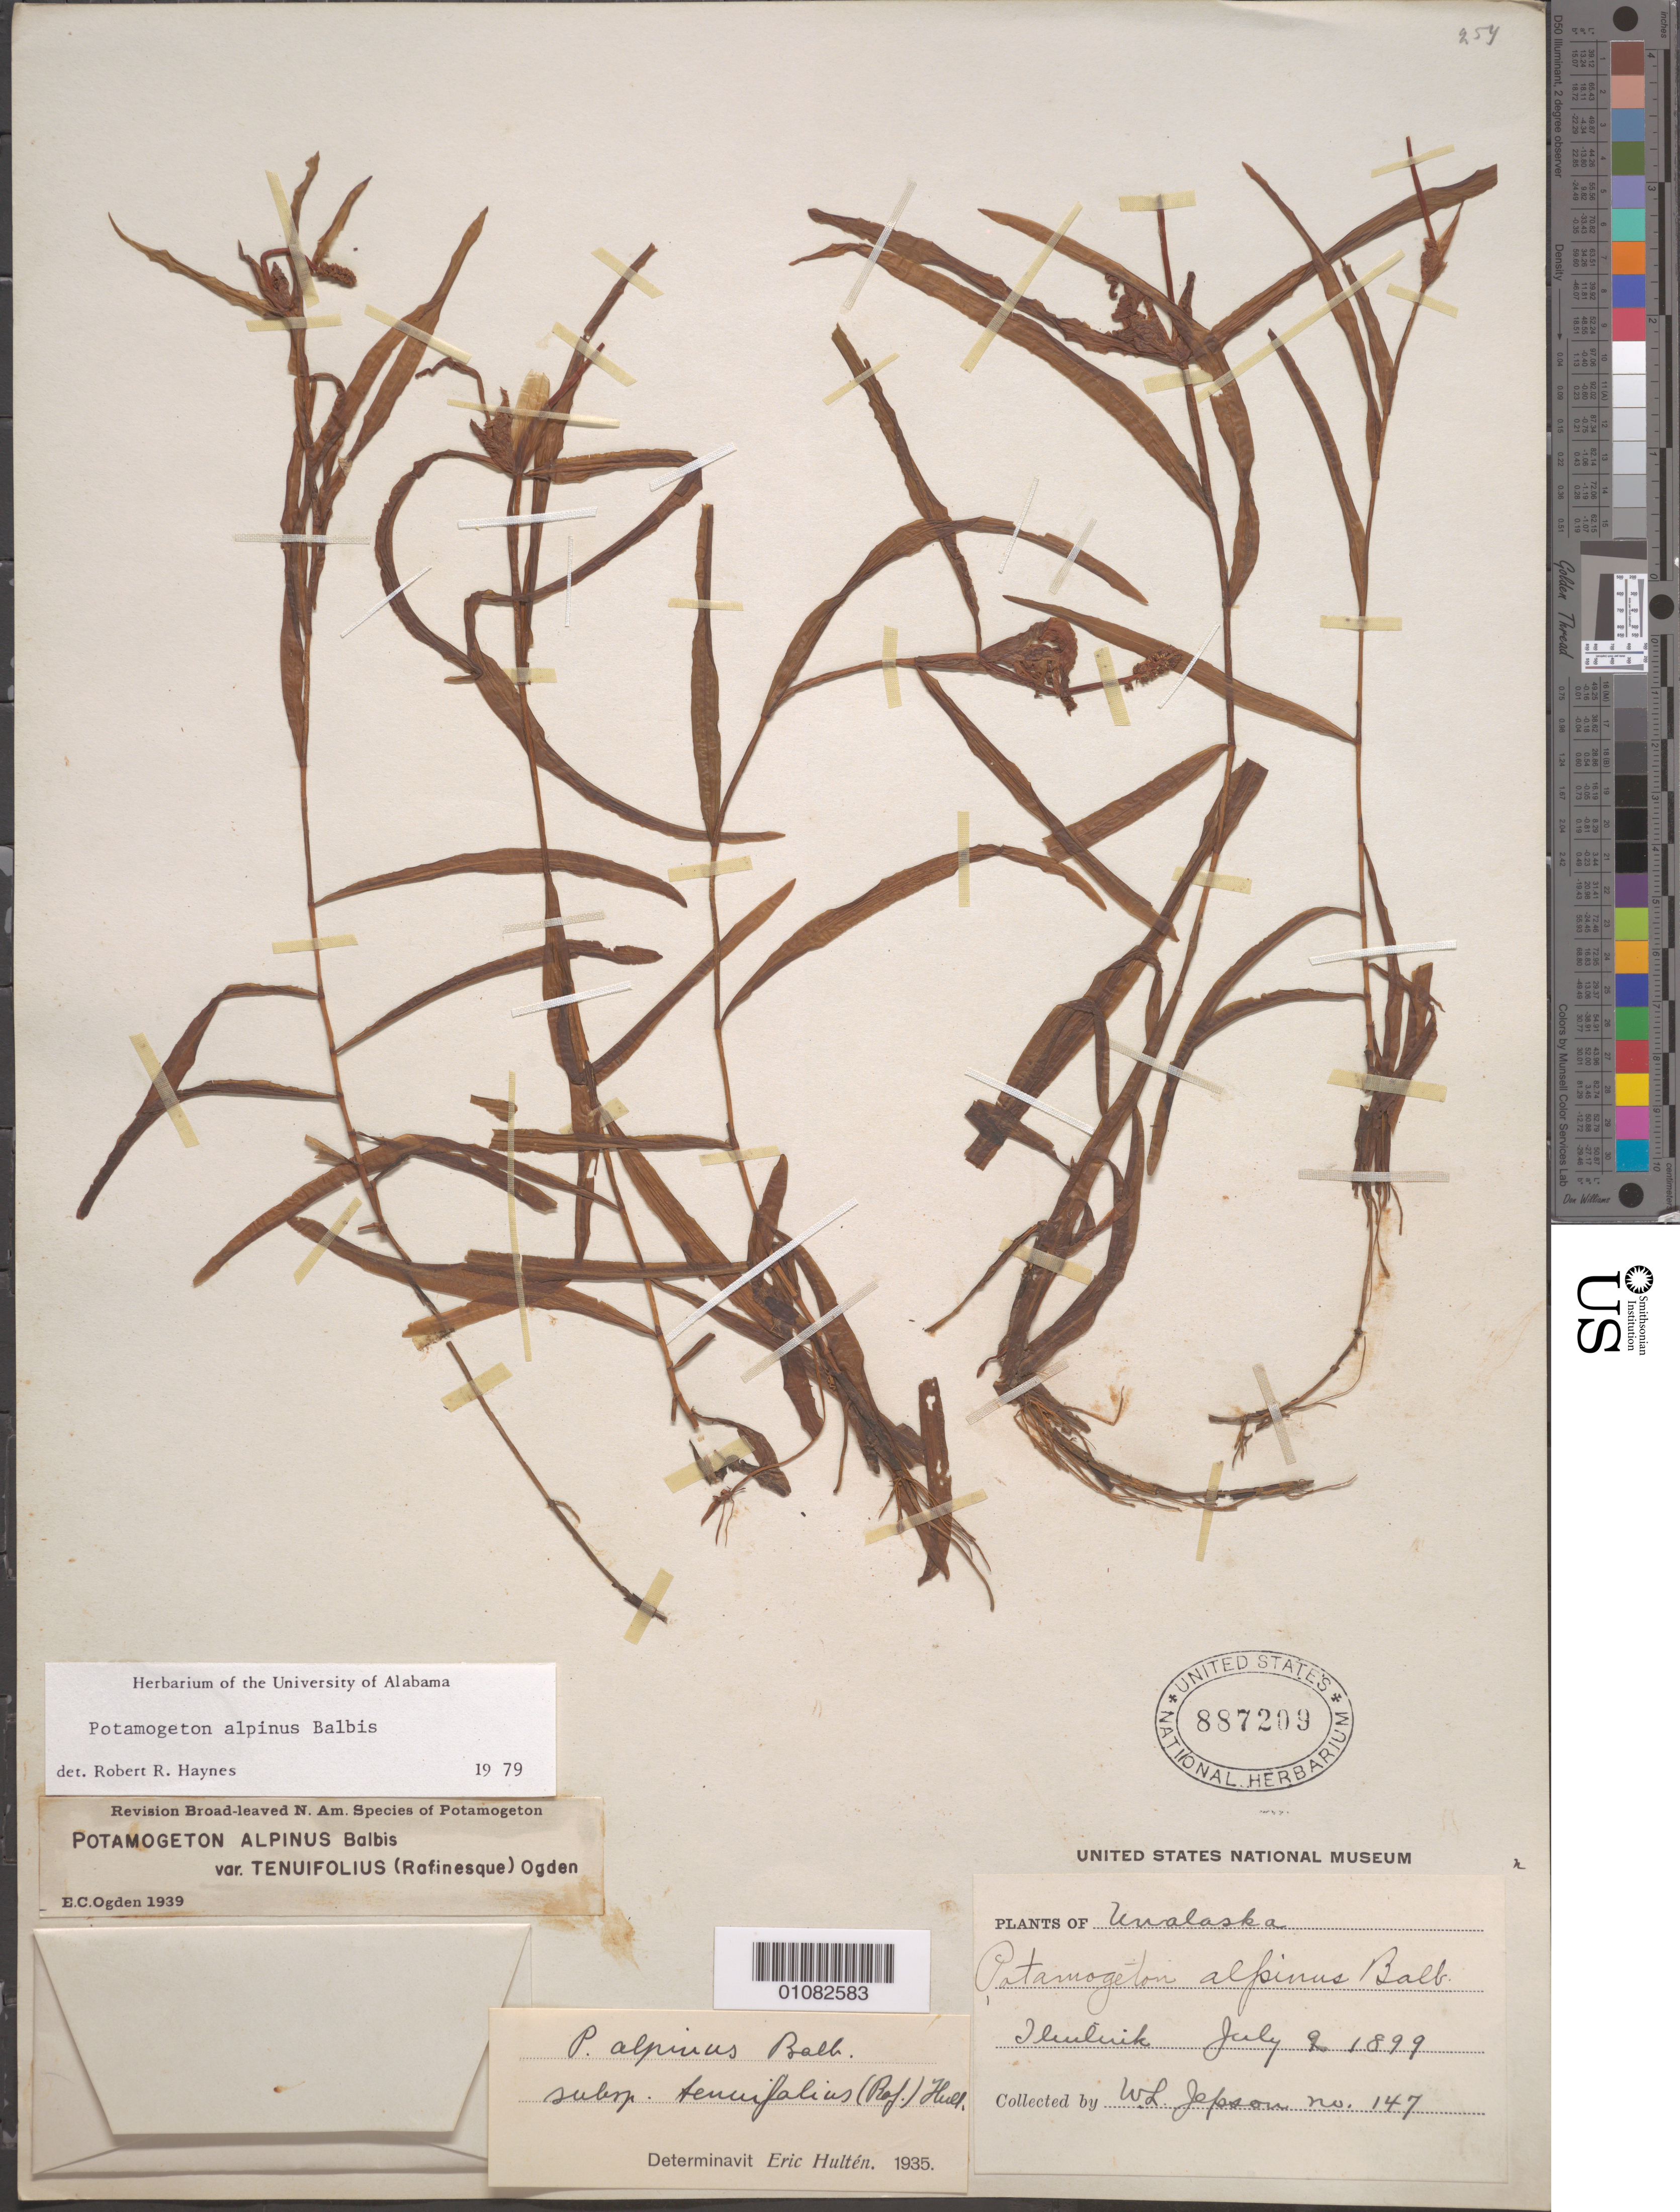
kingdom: Plantae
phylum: Tracheophyta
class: Liliopsida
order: Alismatales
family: Potamogetonaceae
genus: Potamogeton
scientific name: Potamogeton alpinus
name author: Balb.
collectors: W. L. Jepson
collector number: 147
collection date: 1899-07-09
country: United States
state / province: Alaska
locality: Unalaska, Iliuliuk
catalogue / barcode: US 887209